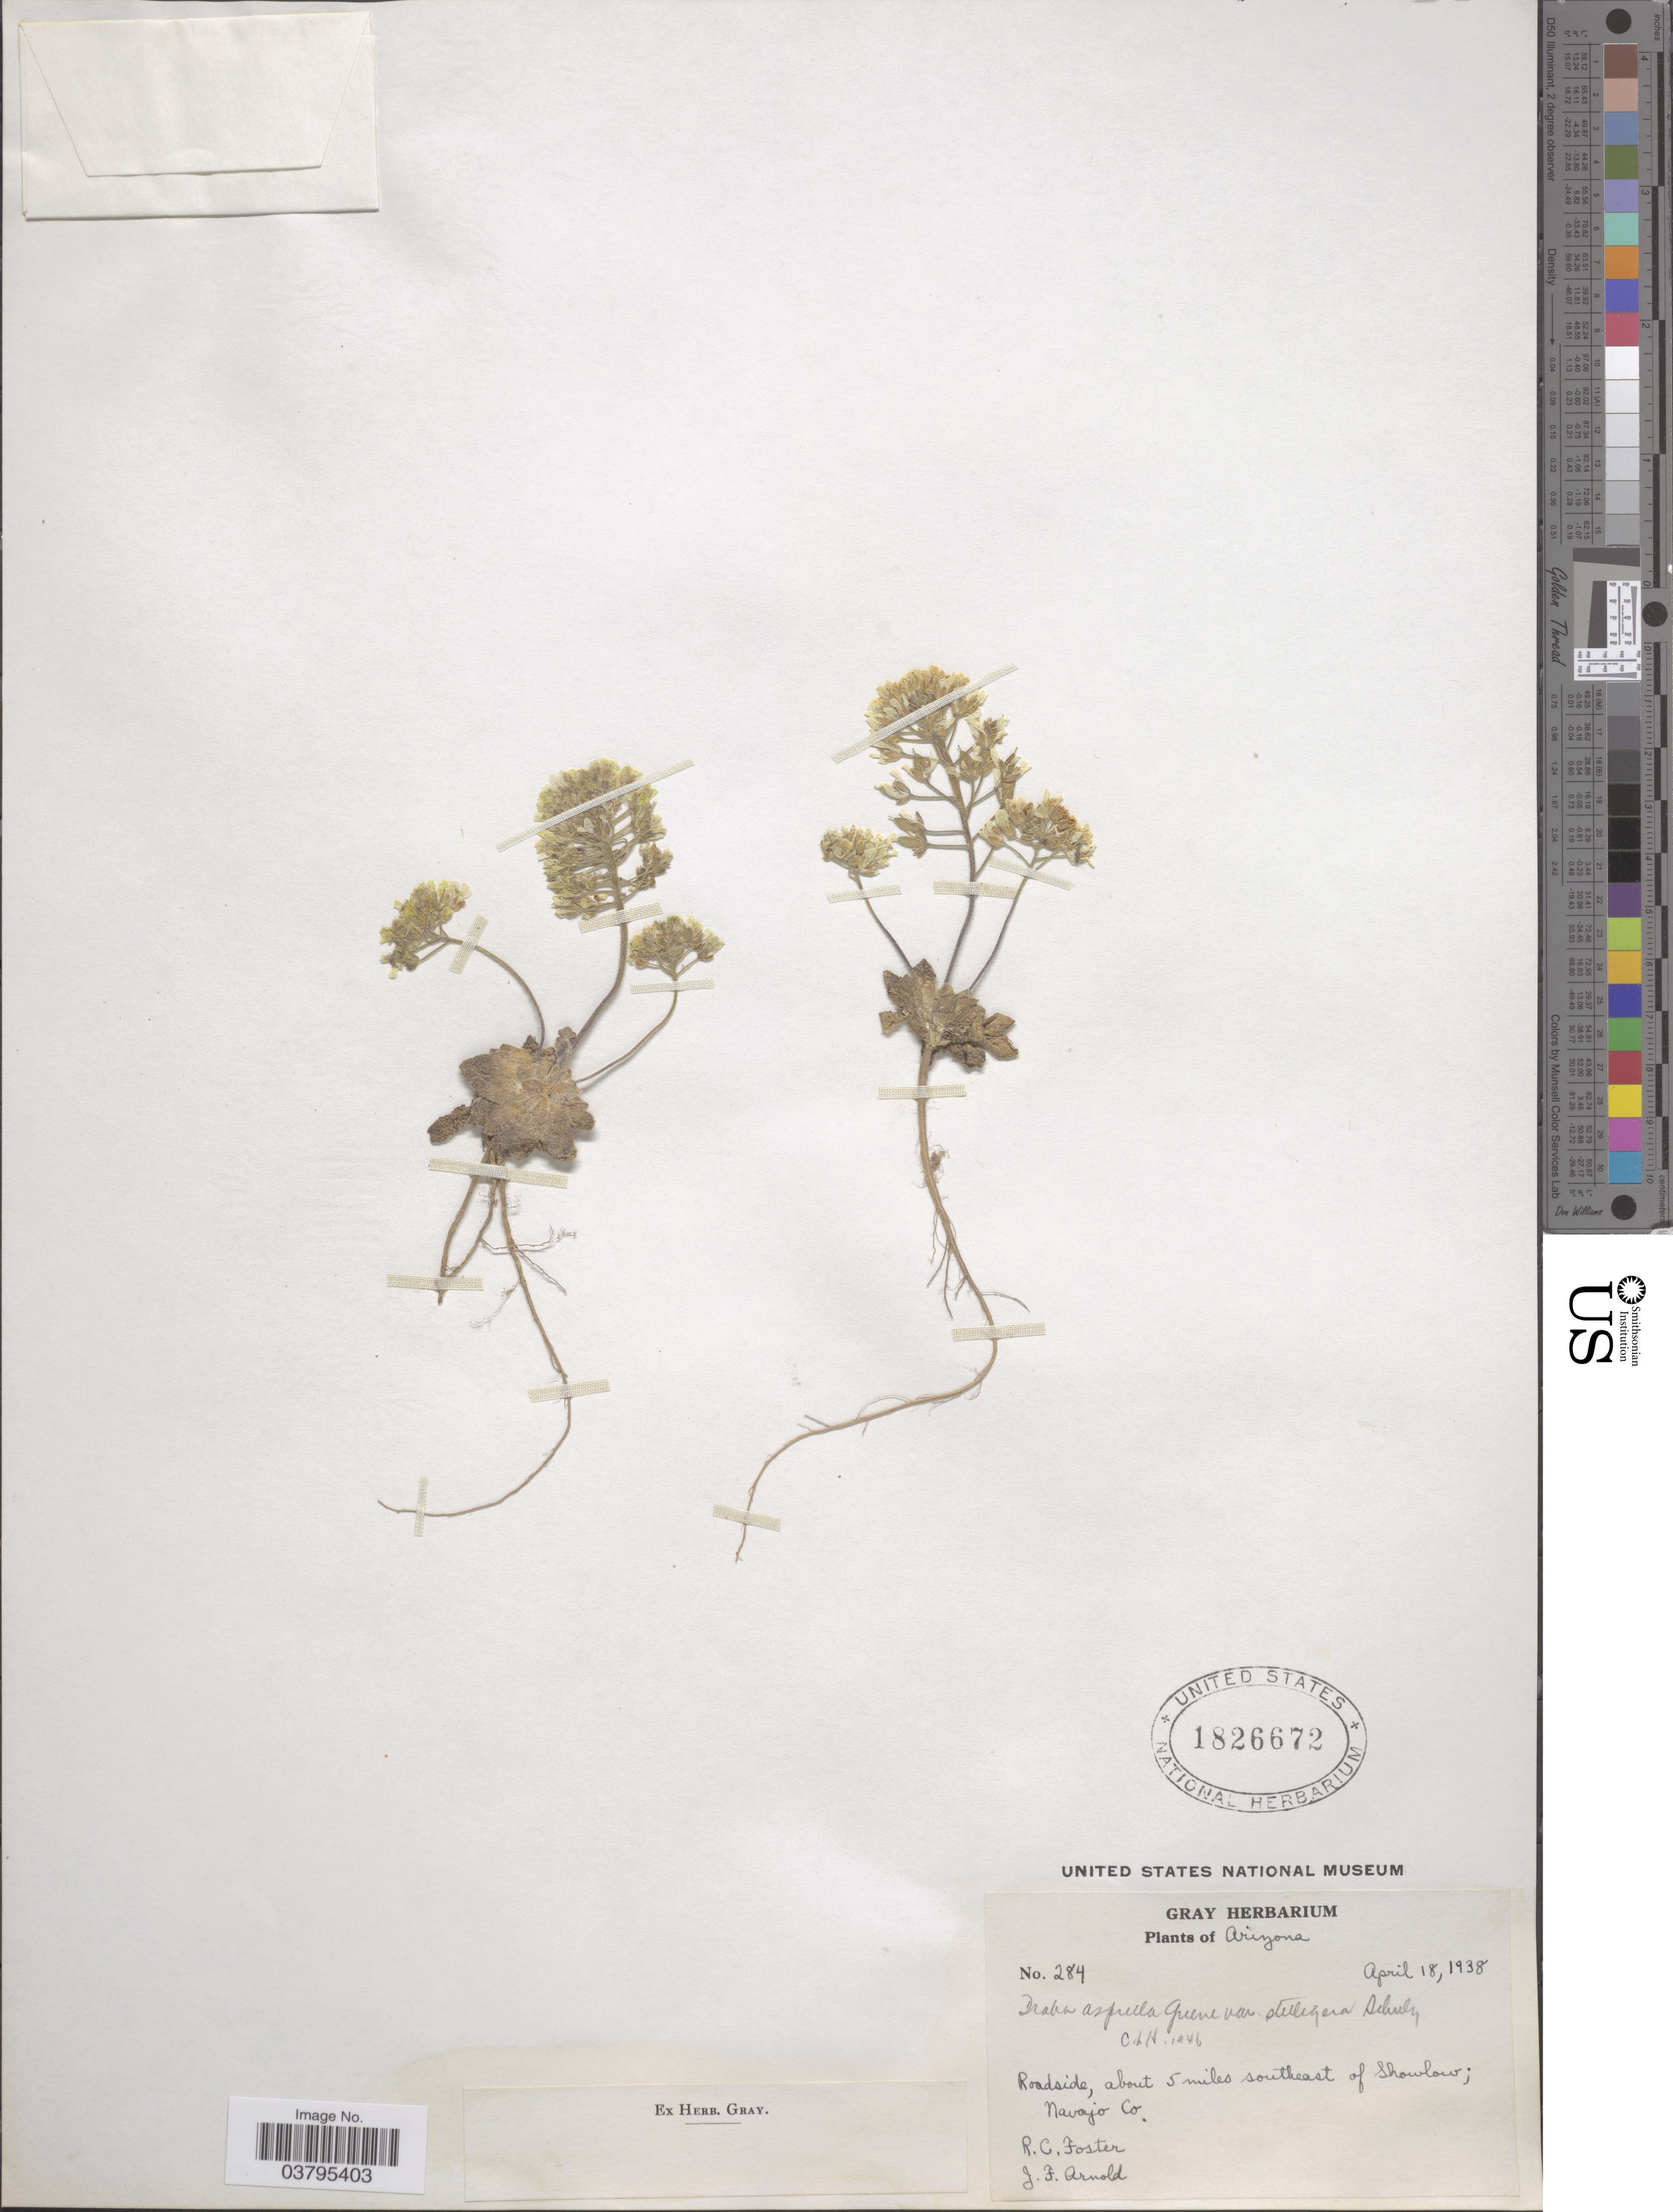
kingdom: Plantae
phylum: Tracheophyta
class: Magnoliopsida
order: Brassicales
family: Brassicaceae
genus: Draba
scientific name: Draba asprella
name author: Greene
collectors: R. C. Foster & J. F. Arnold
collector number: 284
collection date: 1938-04-18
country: United States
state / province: Arizona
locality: Roadside, about 5 miles southeast of Showlow; Navajo Co.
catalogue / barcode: US 1826672